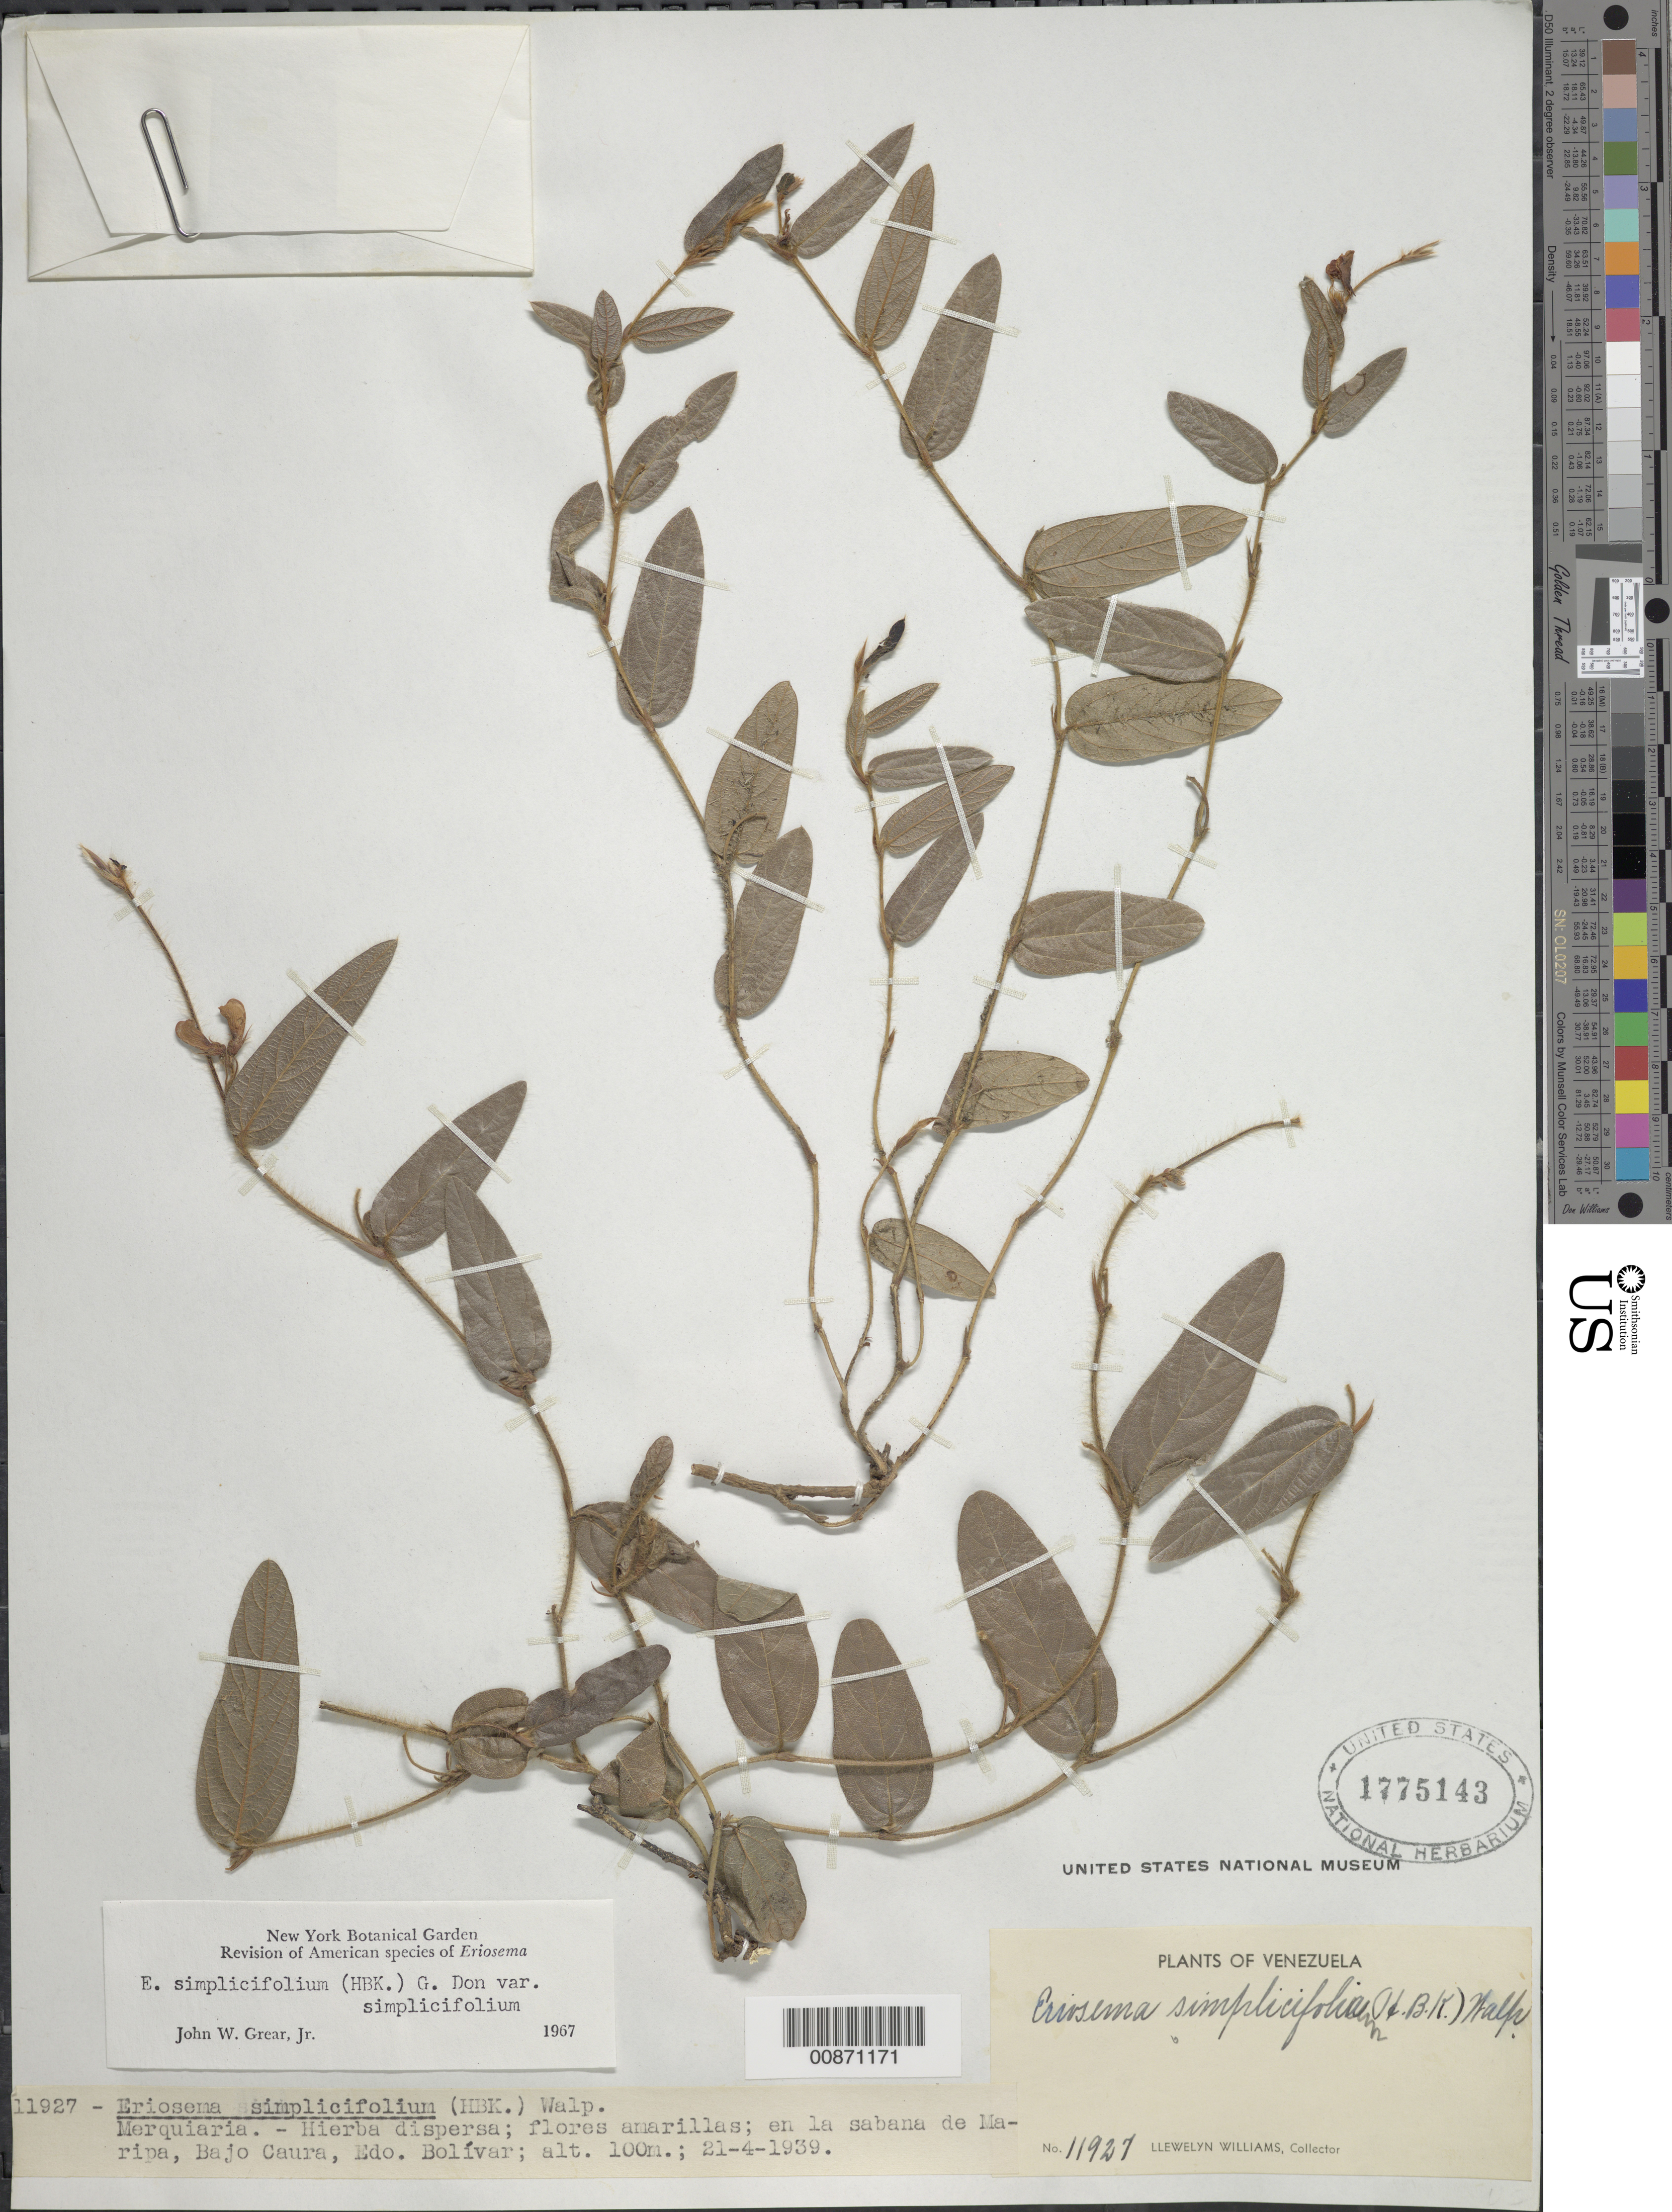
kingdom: Plantae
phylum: Tracheophyta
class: Magnoliopsida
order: Fabales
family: Fabaceae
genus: Eriosema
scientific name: Eriosema simplicifolium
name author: (Kunth) G. Don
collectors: Ll. Williams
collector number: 11927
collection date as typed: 21-Apr-39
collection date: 1939-04-21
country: Venezuela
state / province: Bolívar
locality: Maripa, Bajo Caura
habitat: Sabana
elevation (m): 100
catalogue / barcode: US 1775143